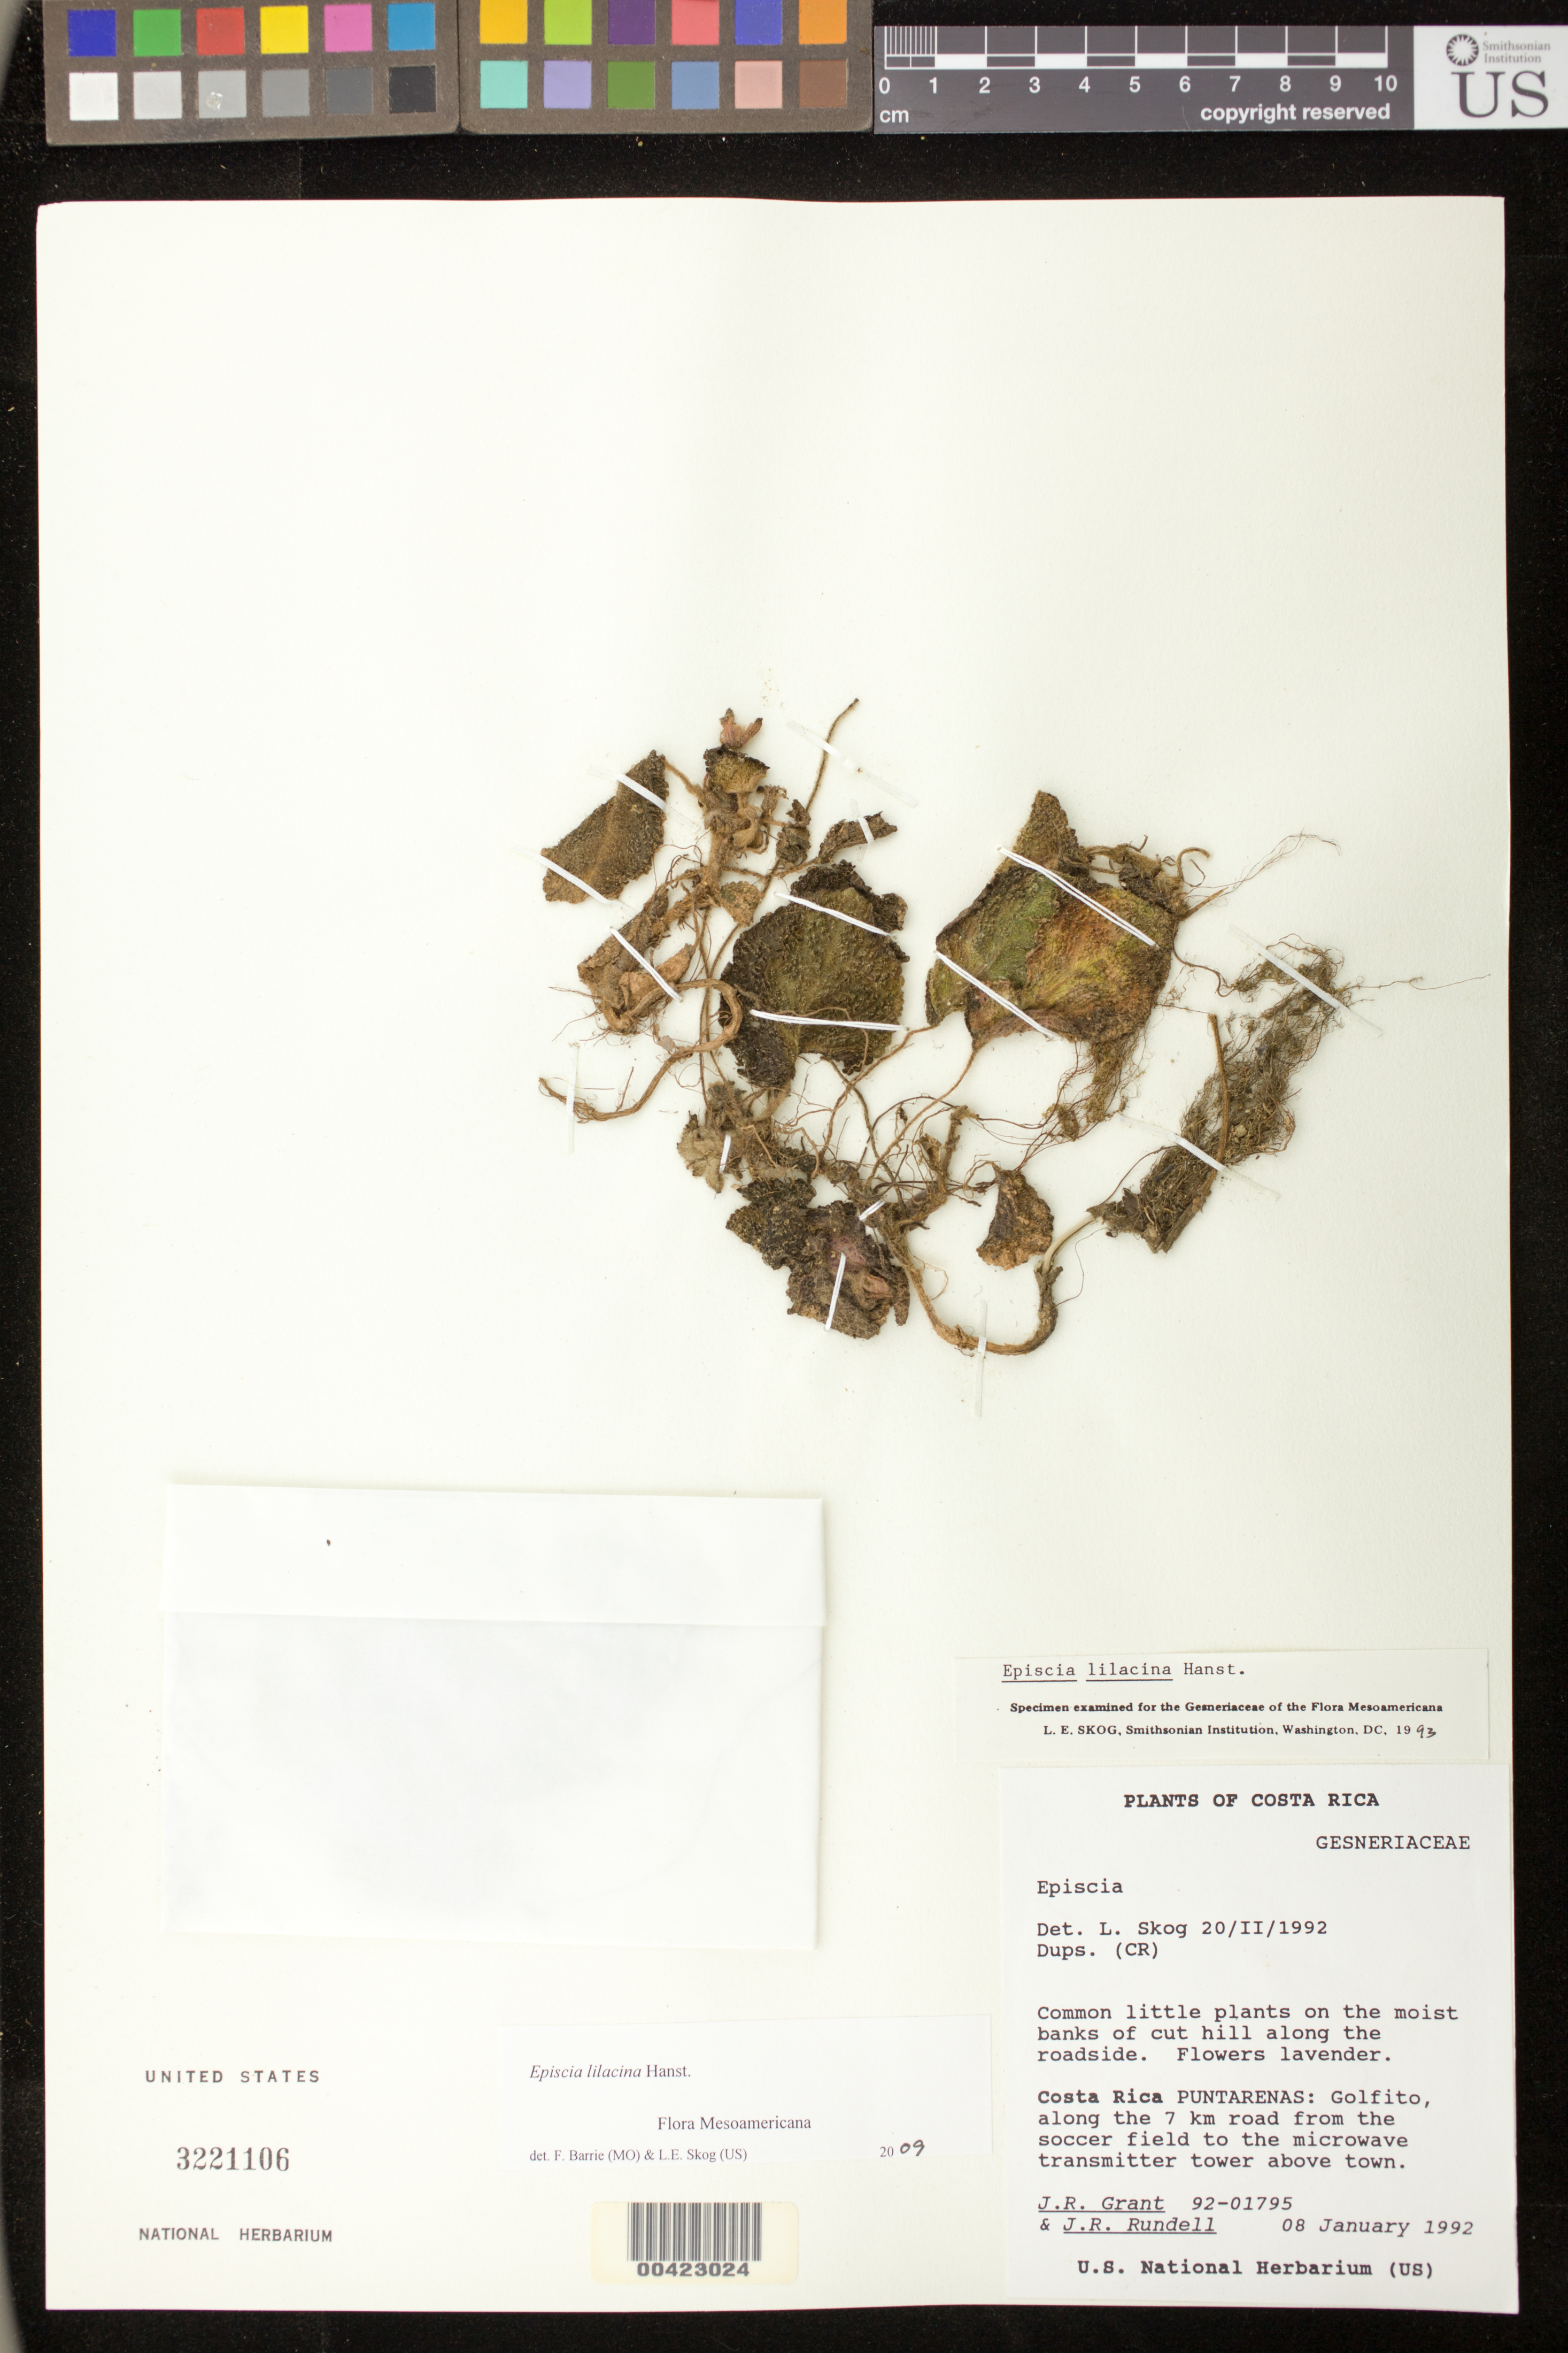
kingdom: Plantae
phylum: Tracheophyta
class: Magnoliopsida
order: Lamiales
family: Gesneriaceae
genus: Episcia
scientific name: Episcia lilacina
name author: Hanst.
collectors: J. R. Grant & J. R. Rundell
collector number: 9201795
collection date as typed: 08 Jan 1992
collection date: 1992-01-08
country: Costa Rica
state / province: Puntarenas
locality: Golfito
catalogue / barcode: US 3221106